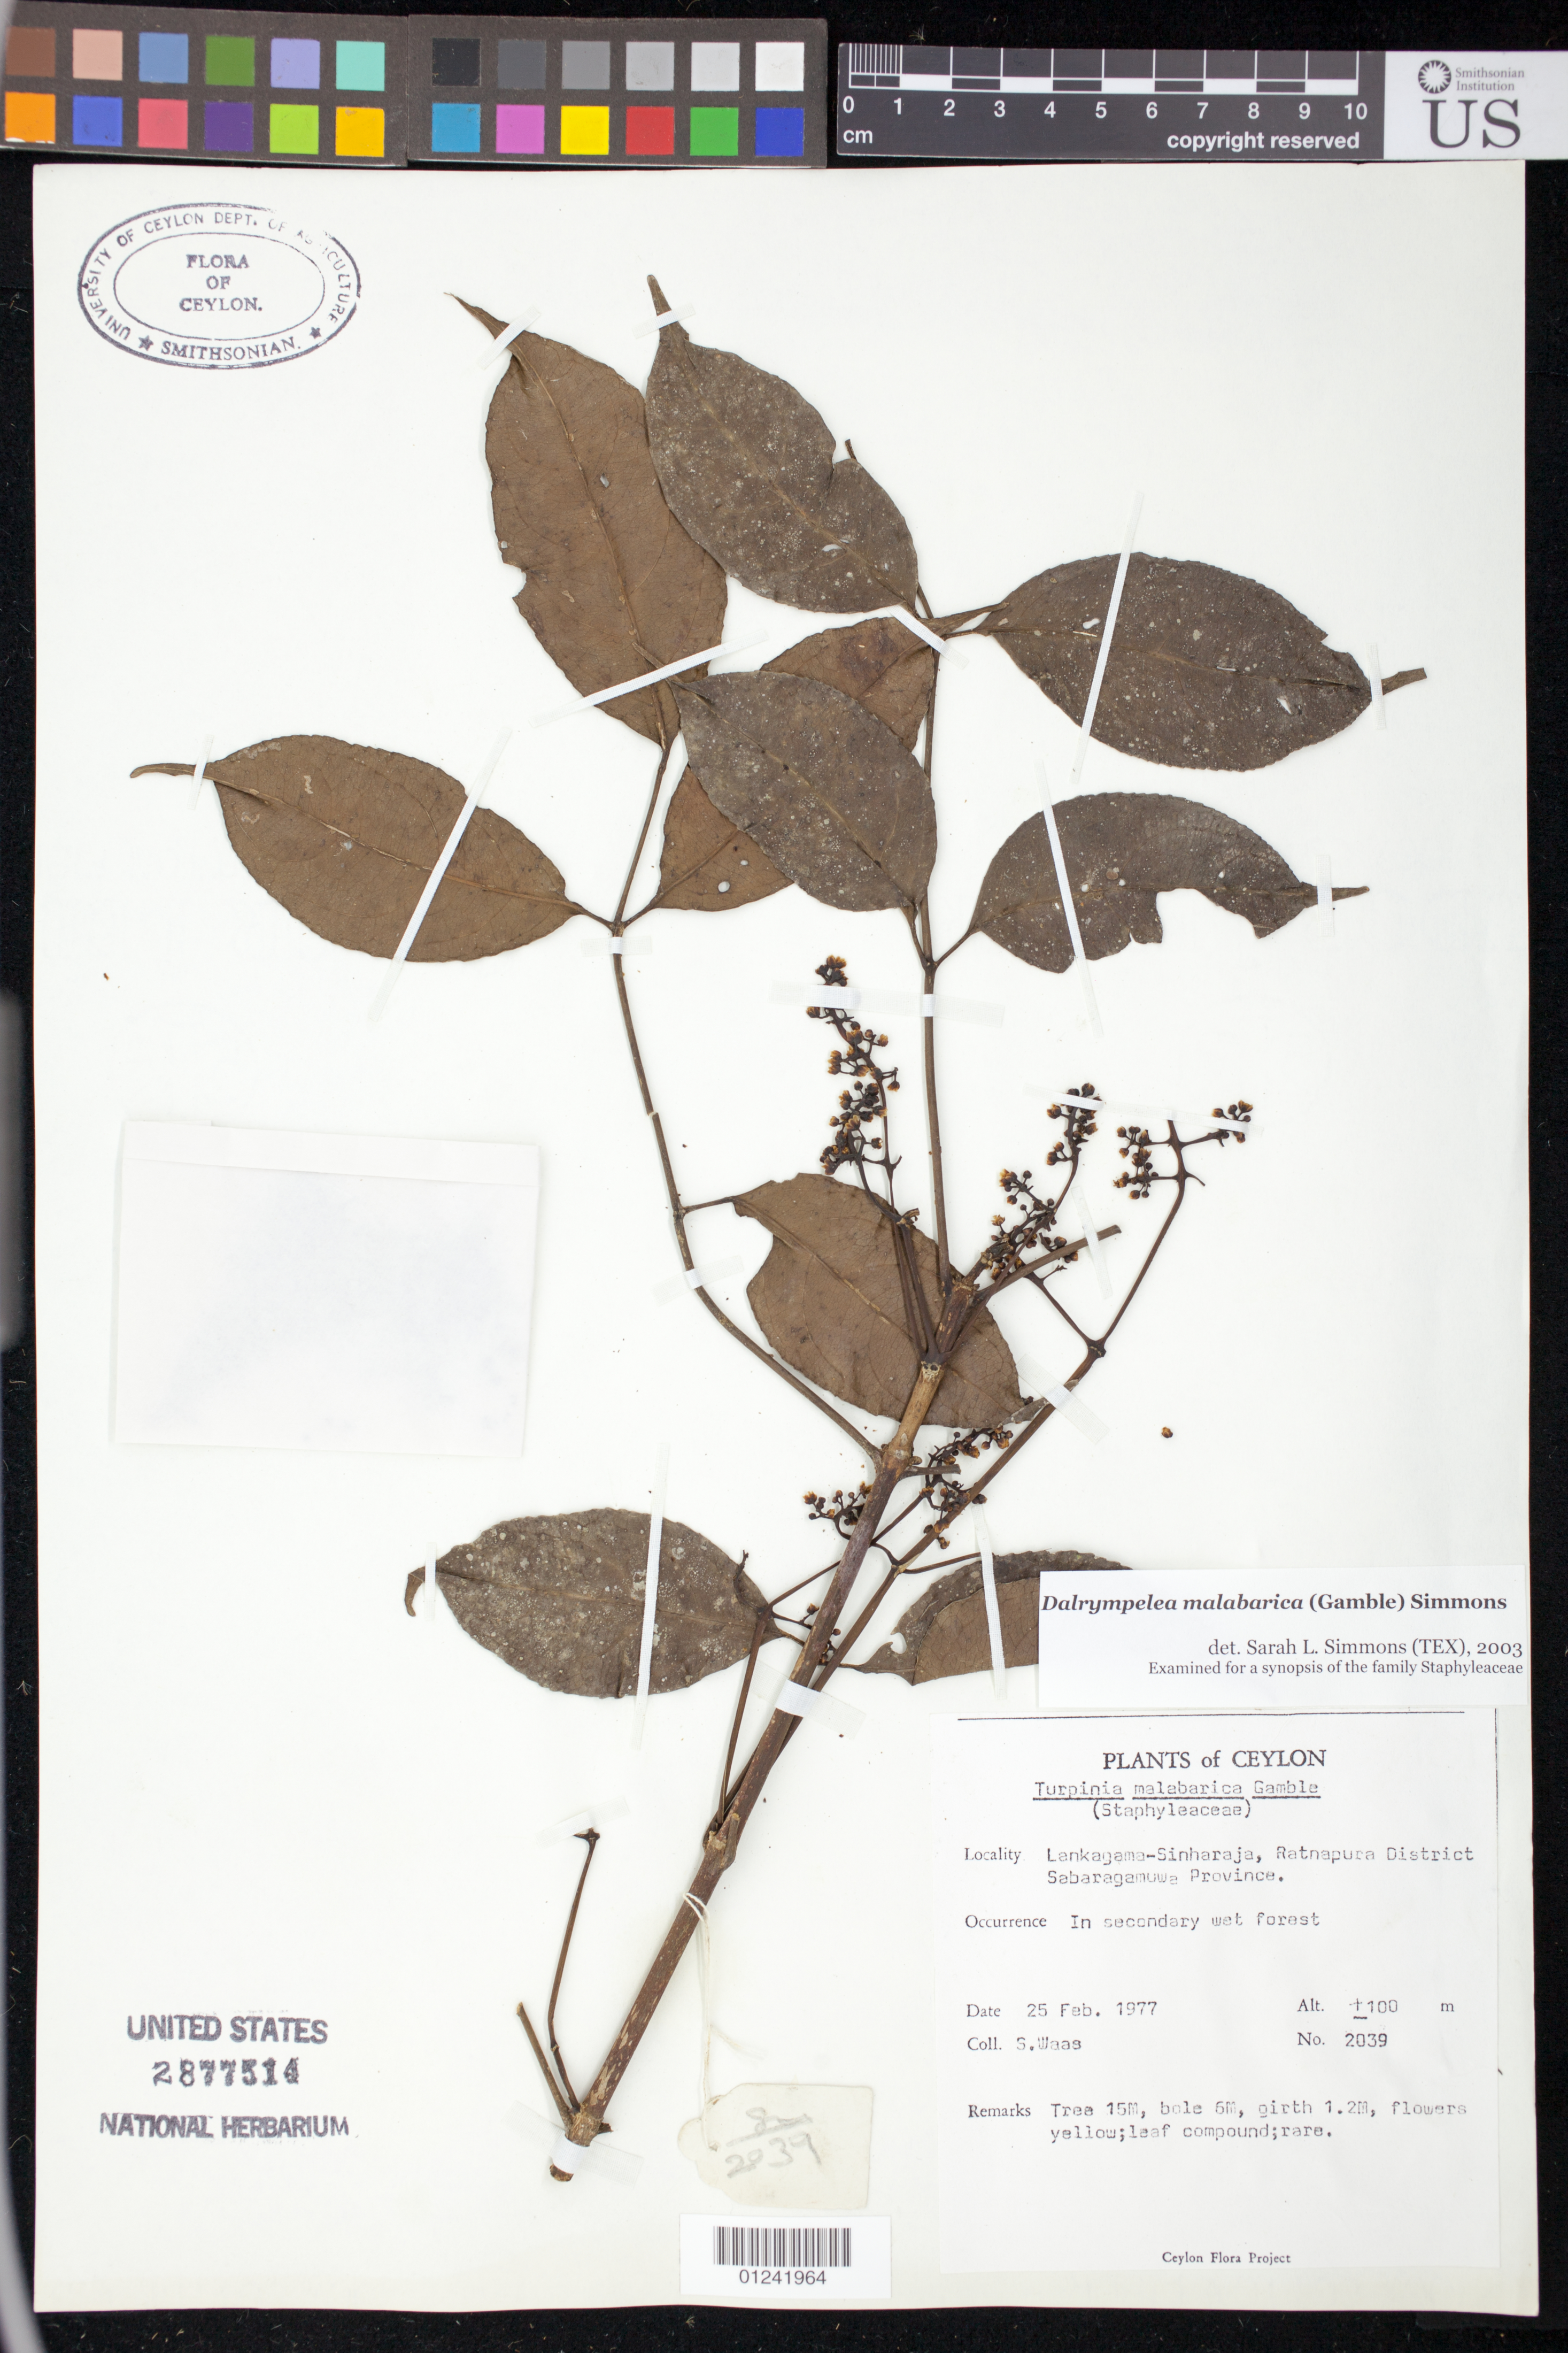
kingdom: Plantae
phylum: Tracheophyta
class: Magnoliopsida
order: Crossosomatales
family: Staphyleaceae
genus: Turpinia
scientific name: Turpinia malabarica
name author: Gamble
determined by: Simmons, S. L.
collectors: S. Waas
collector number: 2039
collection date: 1977-02-25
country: Sri Lanka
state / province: Sabaragamuwa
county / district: Ratnapura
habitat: In secondary wet forest.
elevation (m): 100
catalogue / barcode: US 2877514